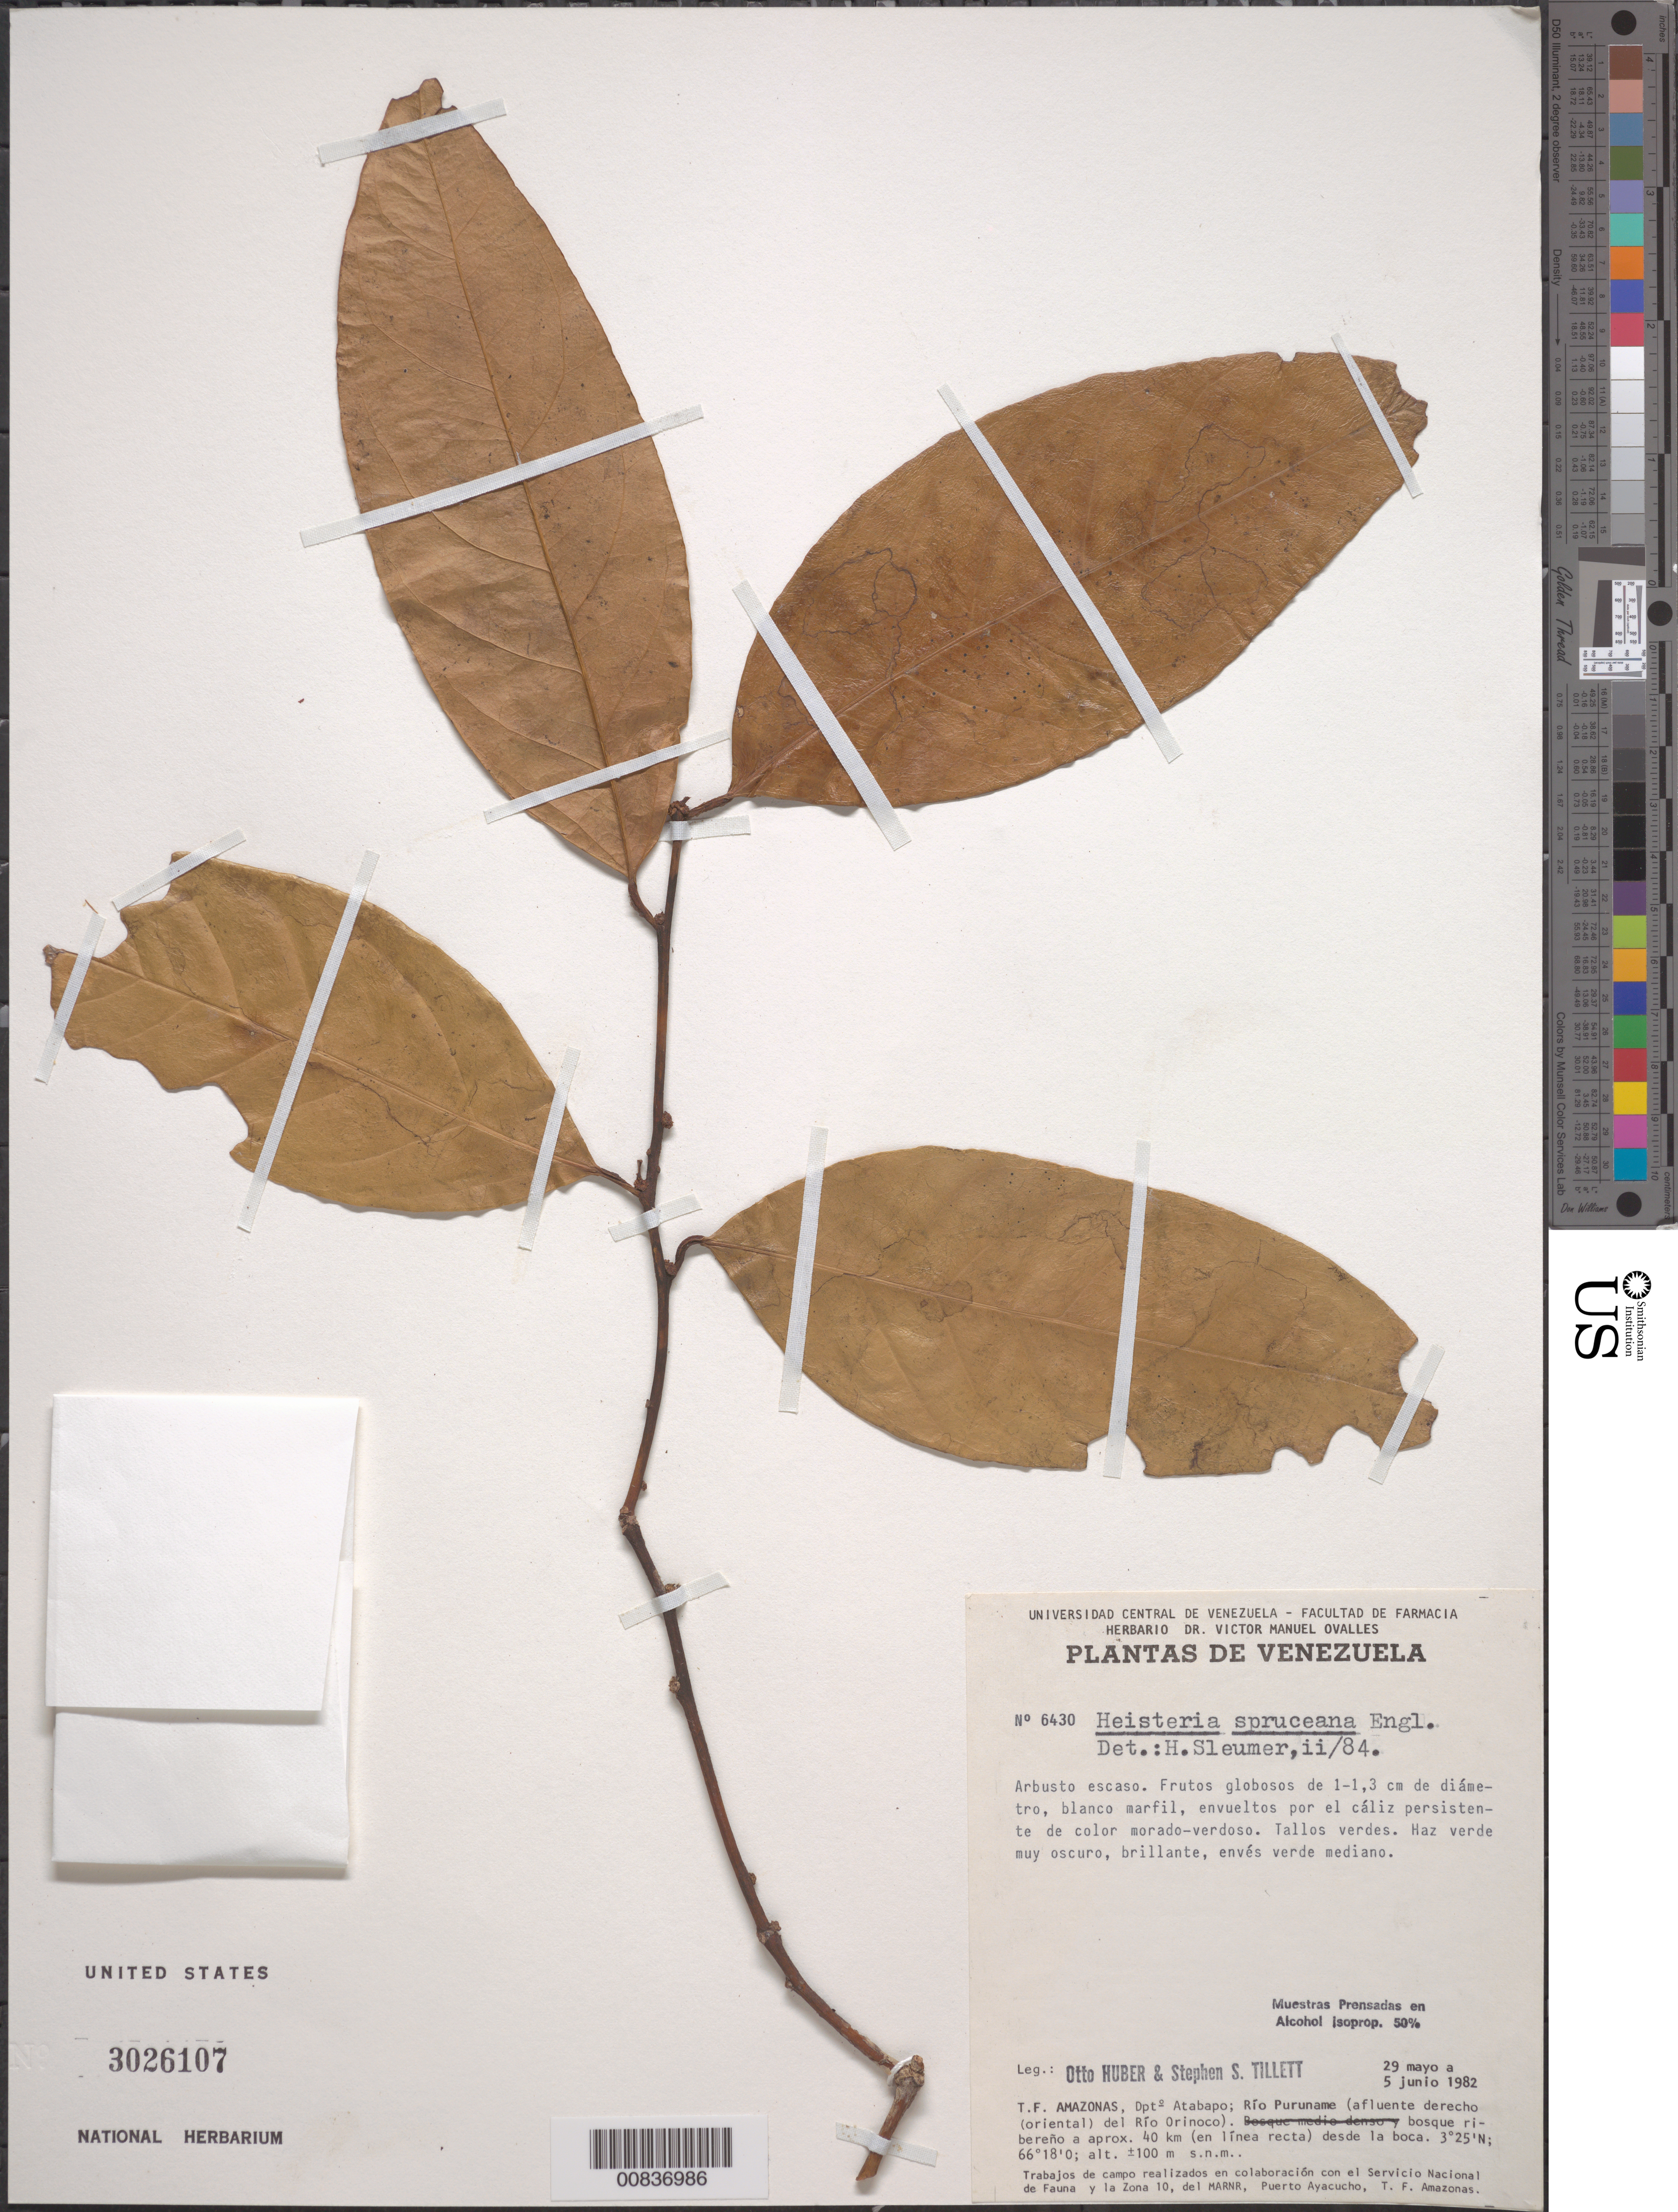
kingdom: Plantae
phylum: Tracheophyta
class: Magnoliopsida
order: Santalales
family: Erythropalaceae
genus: Heisteria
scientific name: Heisteria spruceana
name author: Engl.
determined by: Sleumer, H. O.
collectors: O. Huber & S. S. Tillett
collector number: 6430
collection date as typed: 29-May-82 to 5-Jun-82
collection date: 1982-05-29/1982-06-05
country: Venezuela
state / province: Amazonas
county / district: Atabapo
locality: Río Puruname, aprox 40 km (en linea recta) desde la boca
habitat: Bosque ribereno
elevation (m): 100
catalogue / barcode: US 3026107